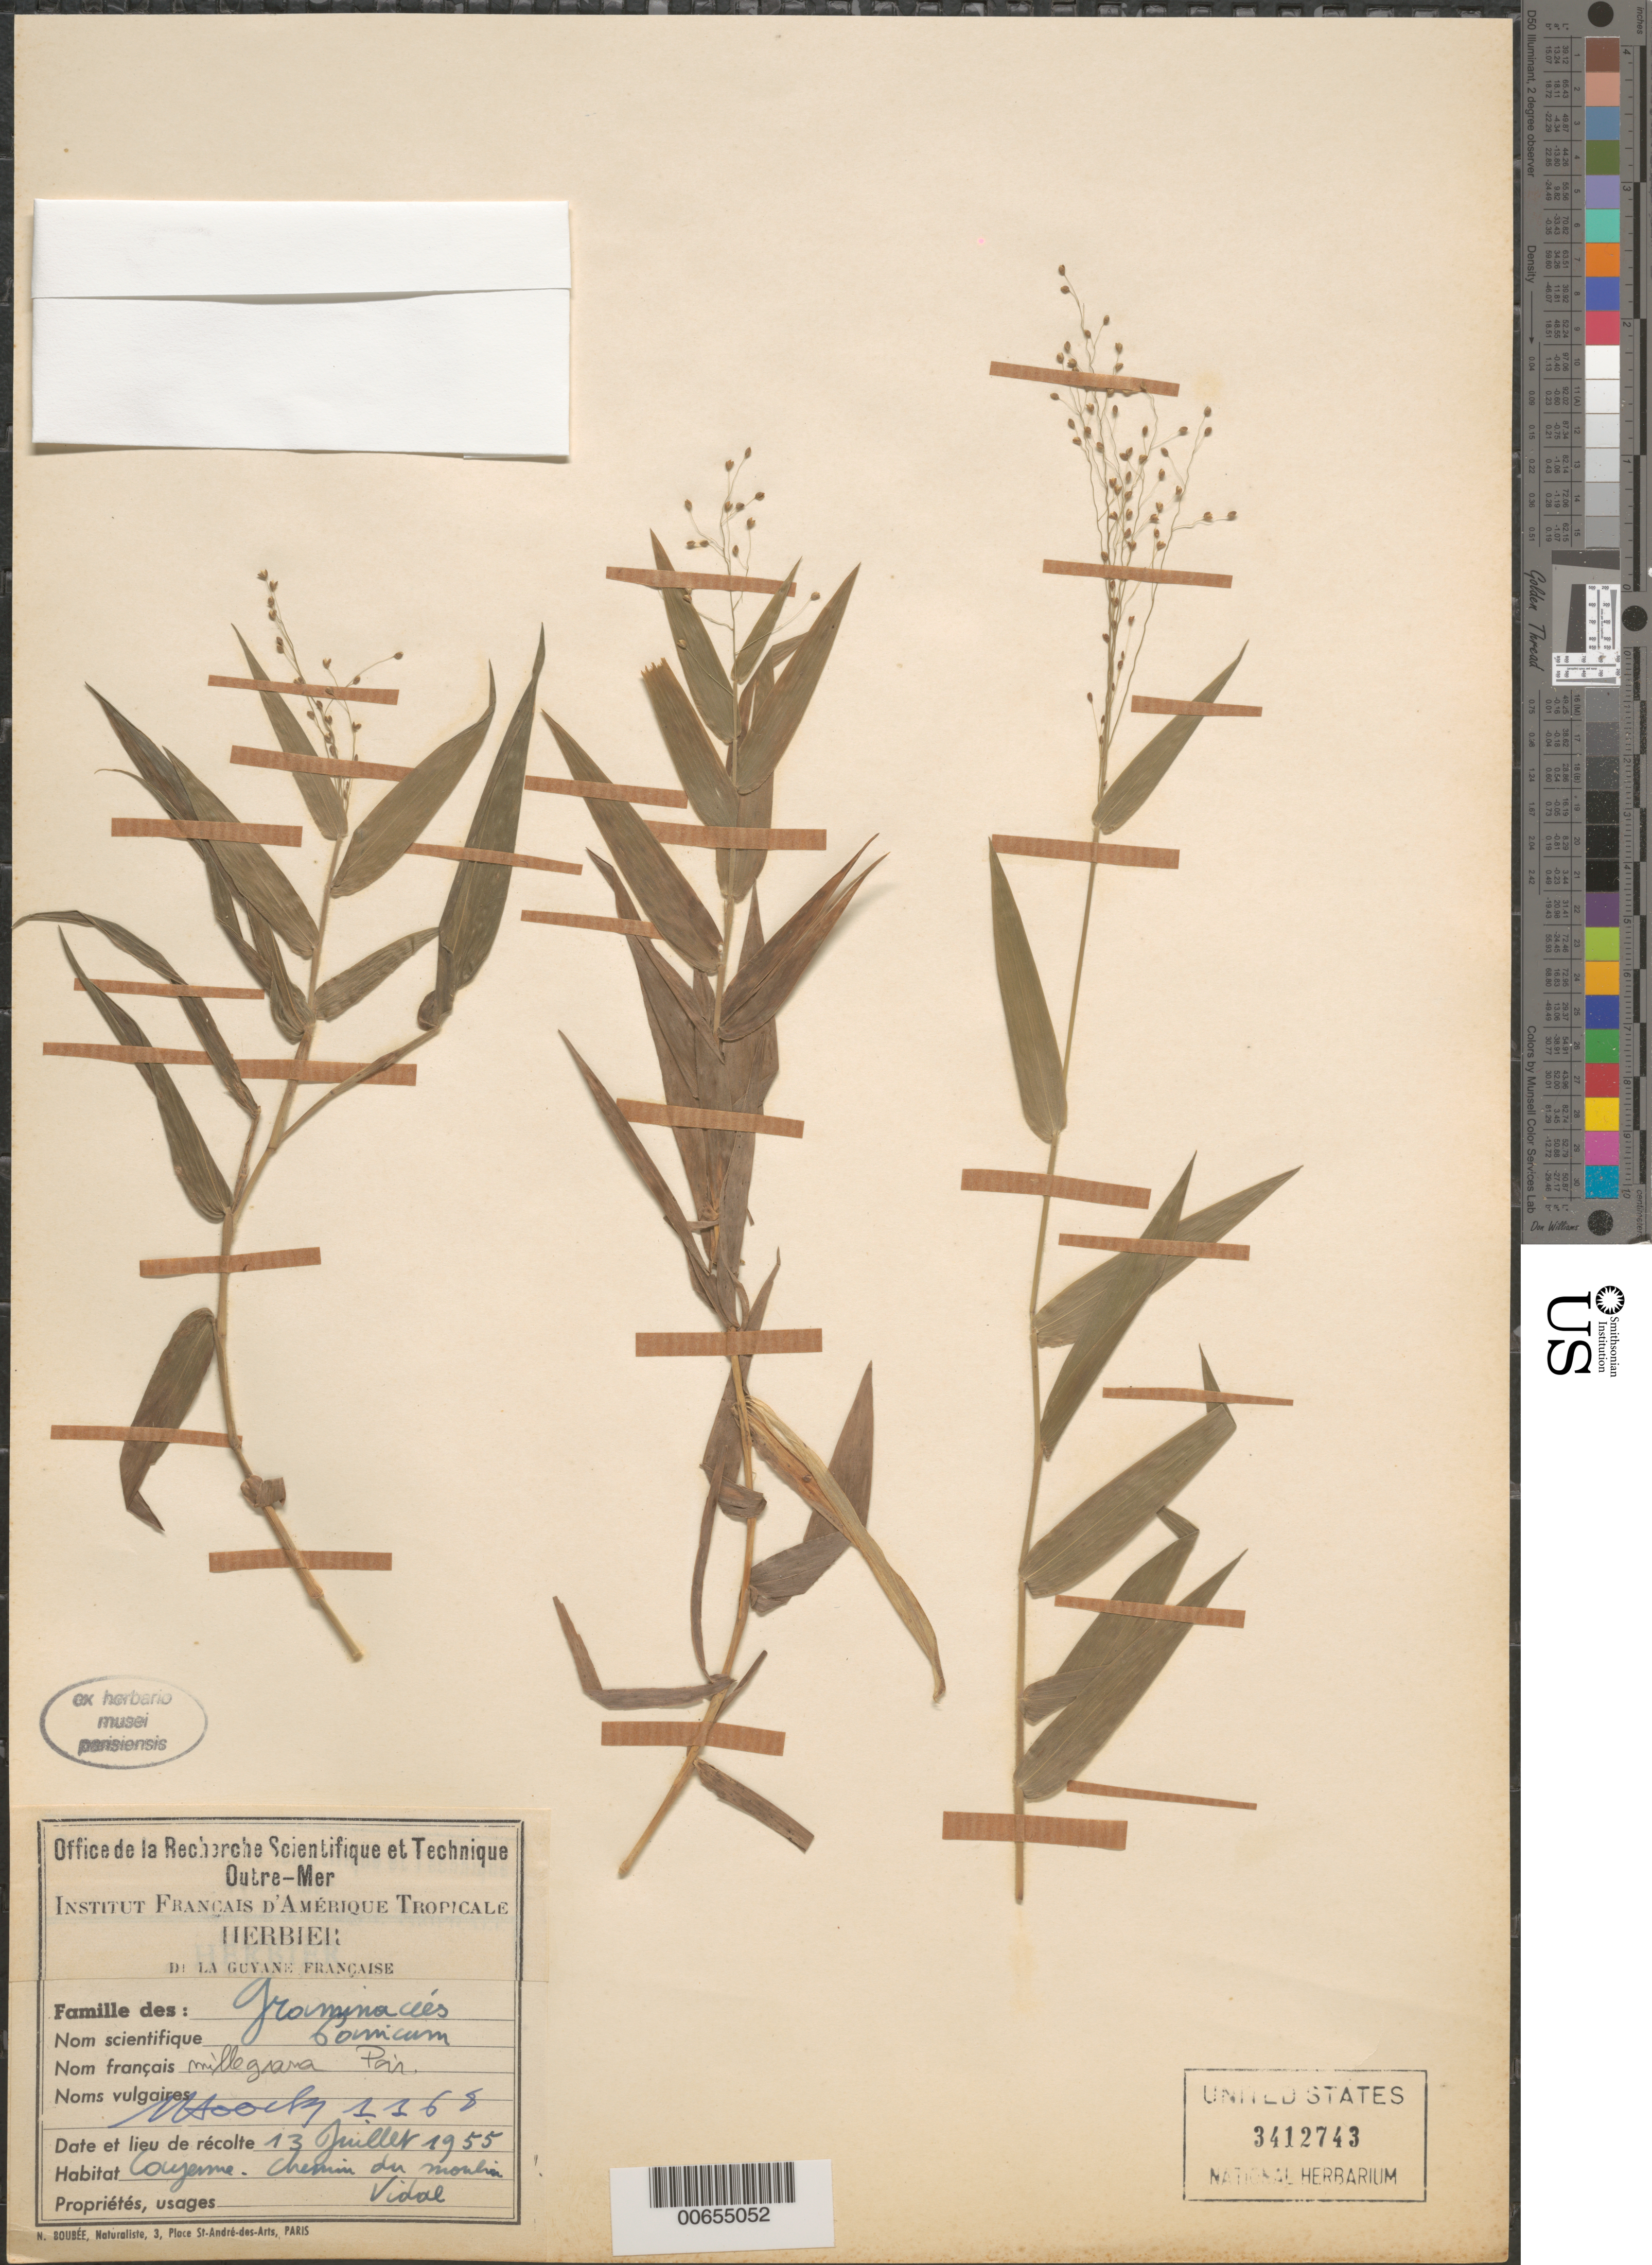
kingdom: Plantae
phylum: Tracheophyta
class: Liliopsida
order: Poales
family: Poaceae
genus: Panicum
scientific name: Panicum millegrana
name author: Poir.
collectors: J. Hoock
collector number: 1168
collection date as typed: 13-Jul-55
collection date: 1955-07-13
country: French Guiana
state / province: Cayenne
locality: Cayenne, chemin du Moulin Vidal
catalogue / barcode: US 3412743